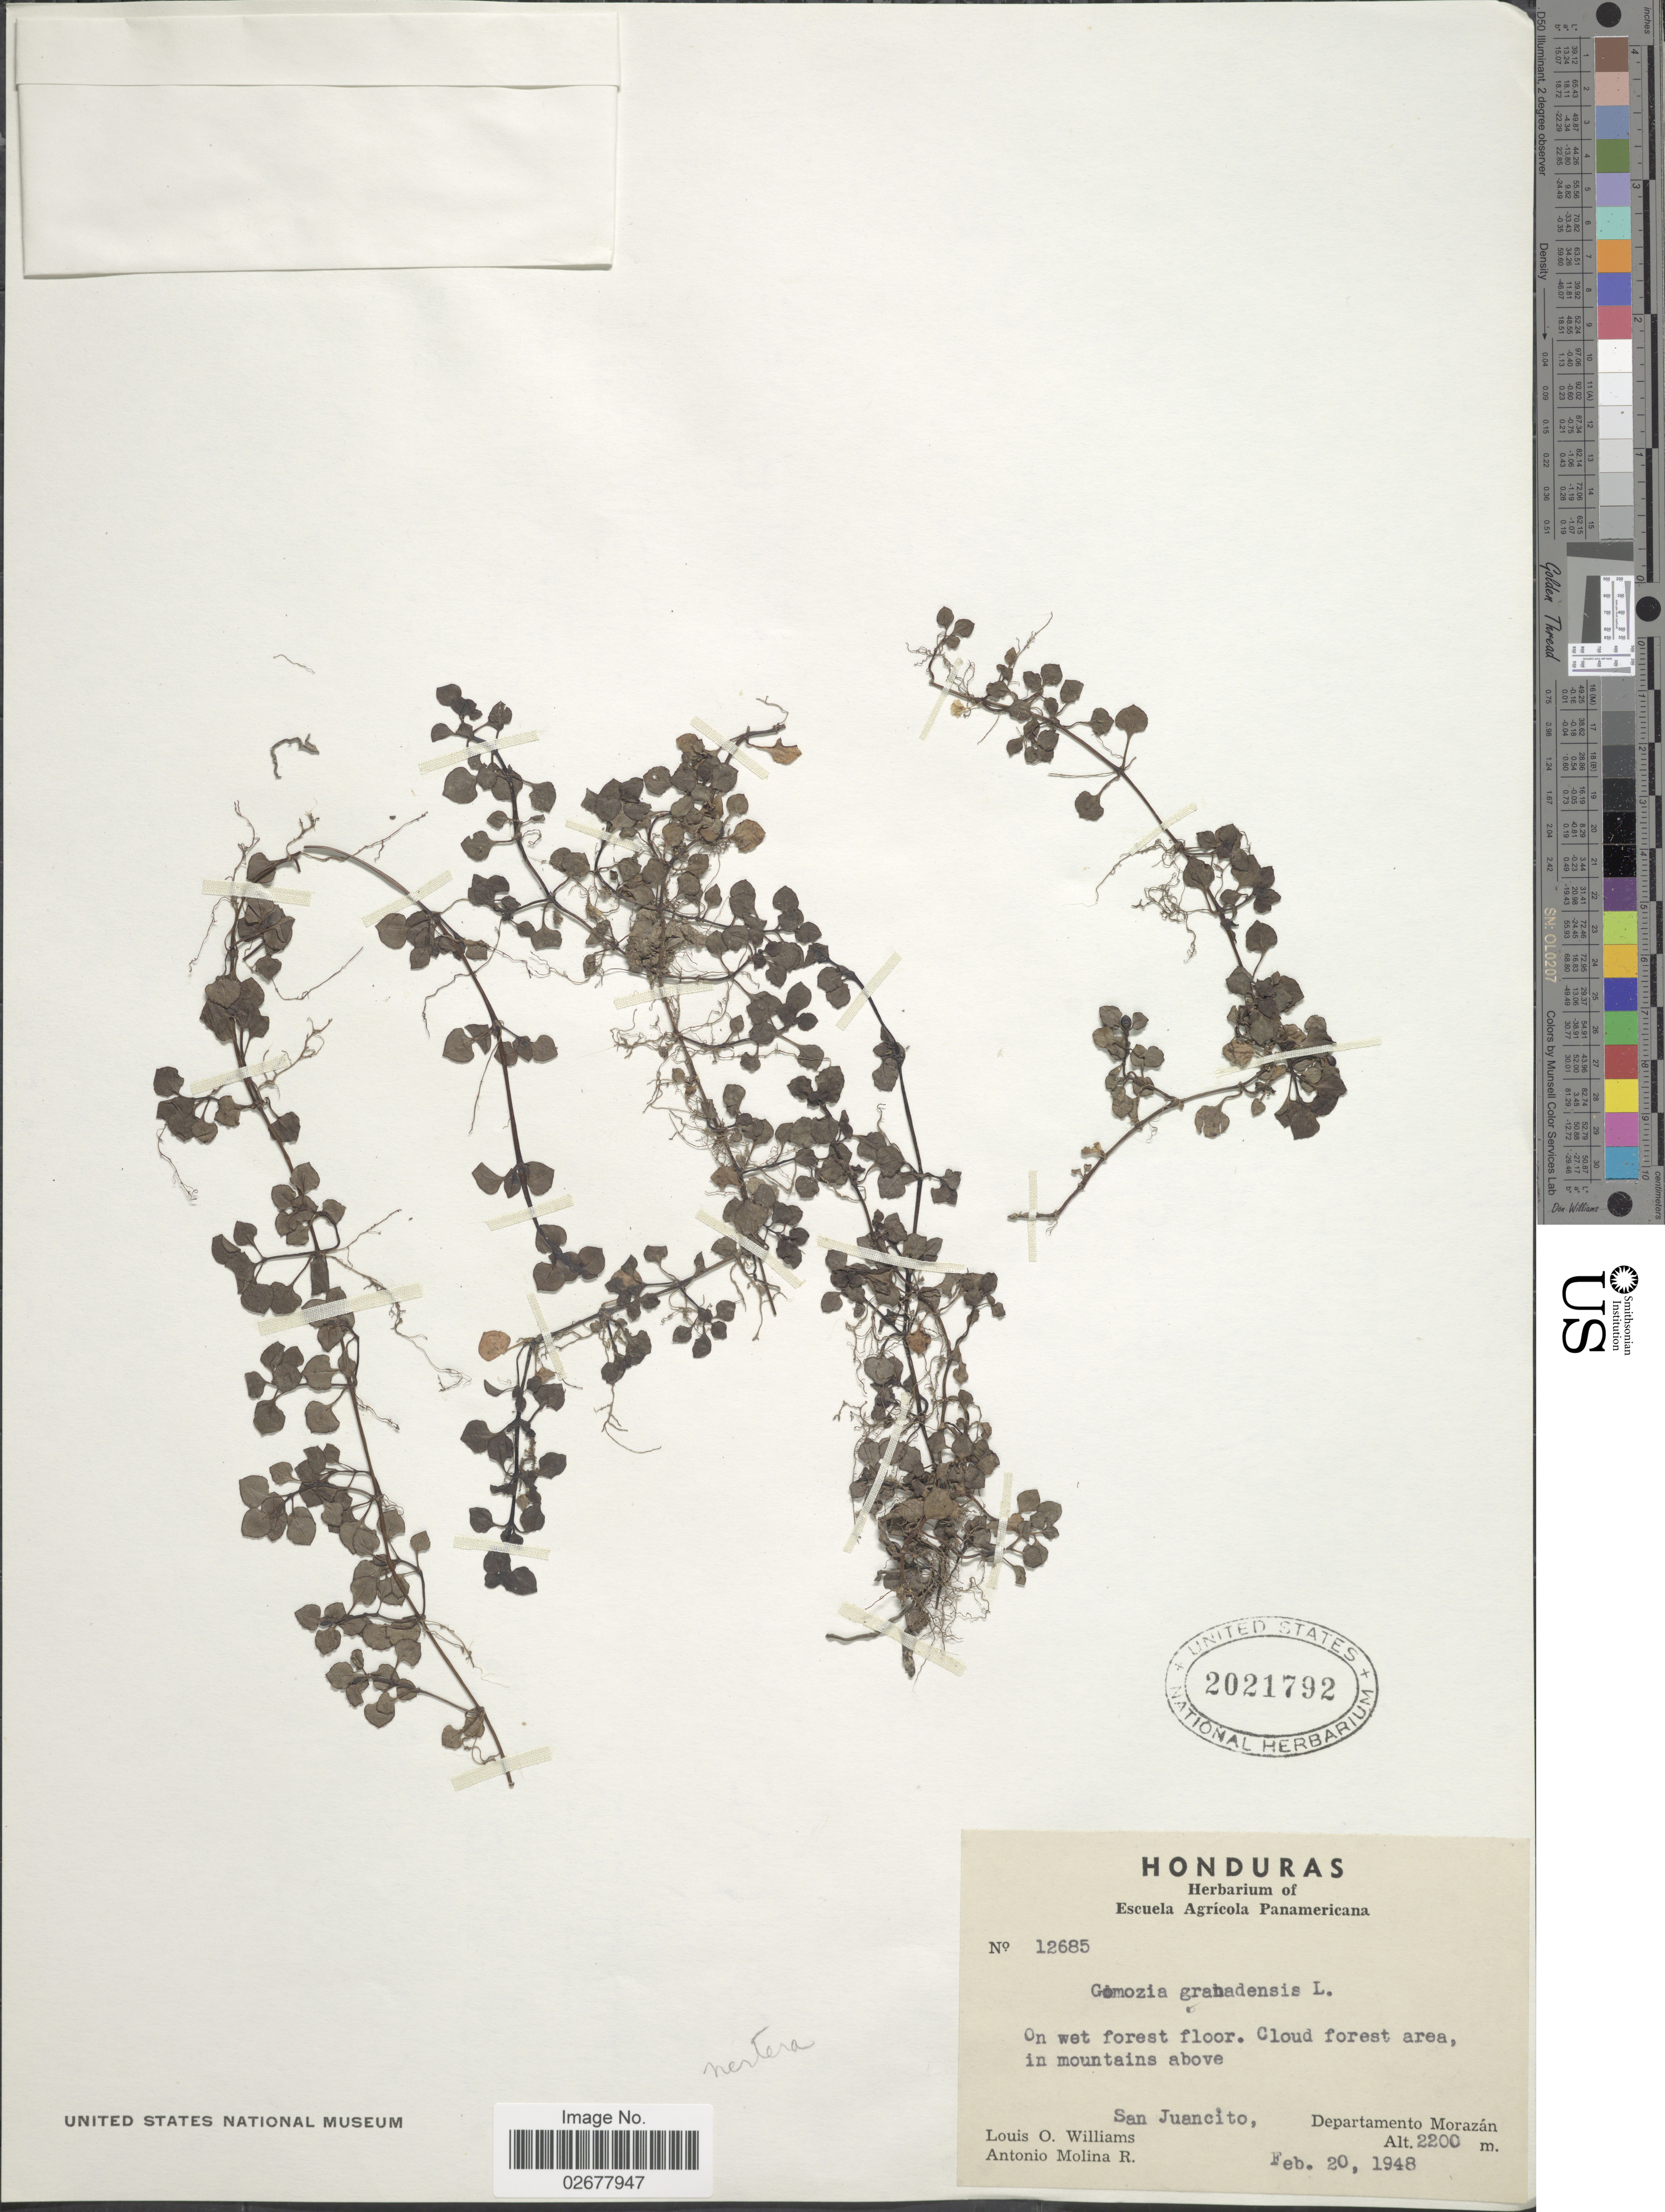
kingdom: Plantae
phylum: Tracheophyta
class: Magnoliopsida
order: Gentianales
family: Rubiaceae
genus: Nertera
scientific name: Nertera depressa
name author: Banks & Sol. ex Gaertn.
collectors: L. O. Williams & A. Molina R.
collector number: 12685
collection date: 1948-02-20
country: Honduras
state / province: Fco. Morazán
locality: On wet forest floor. Cloud forest area, in mountains above San Juancito, Departamento Morazán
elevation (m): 2200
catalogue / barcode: US 2021792